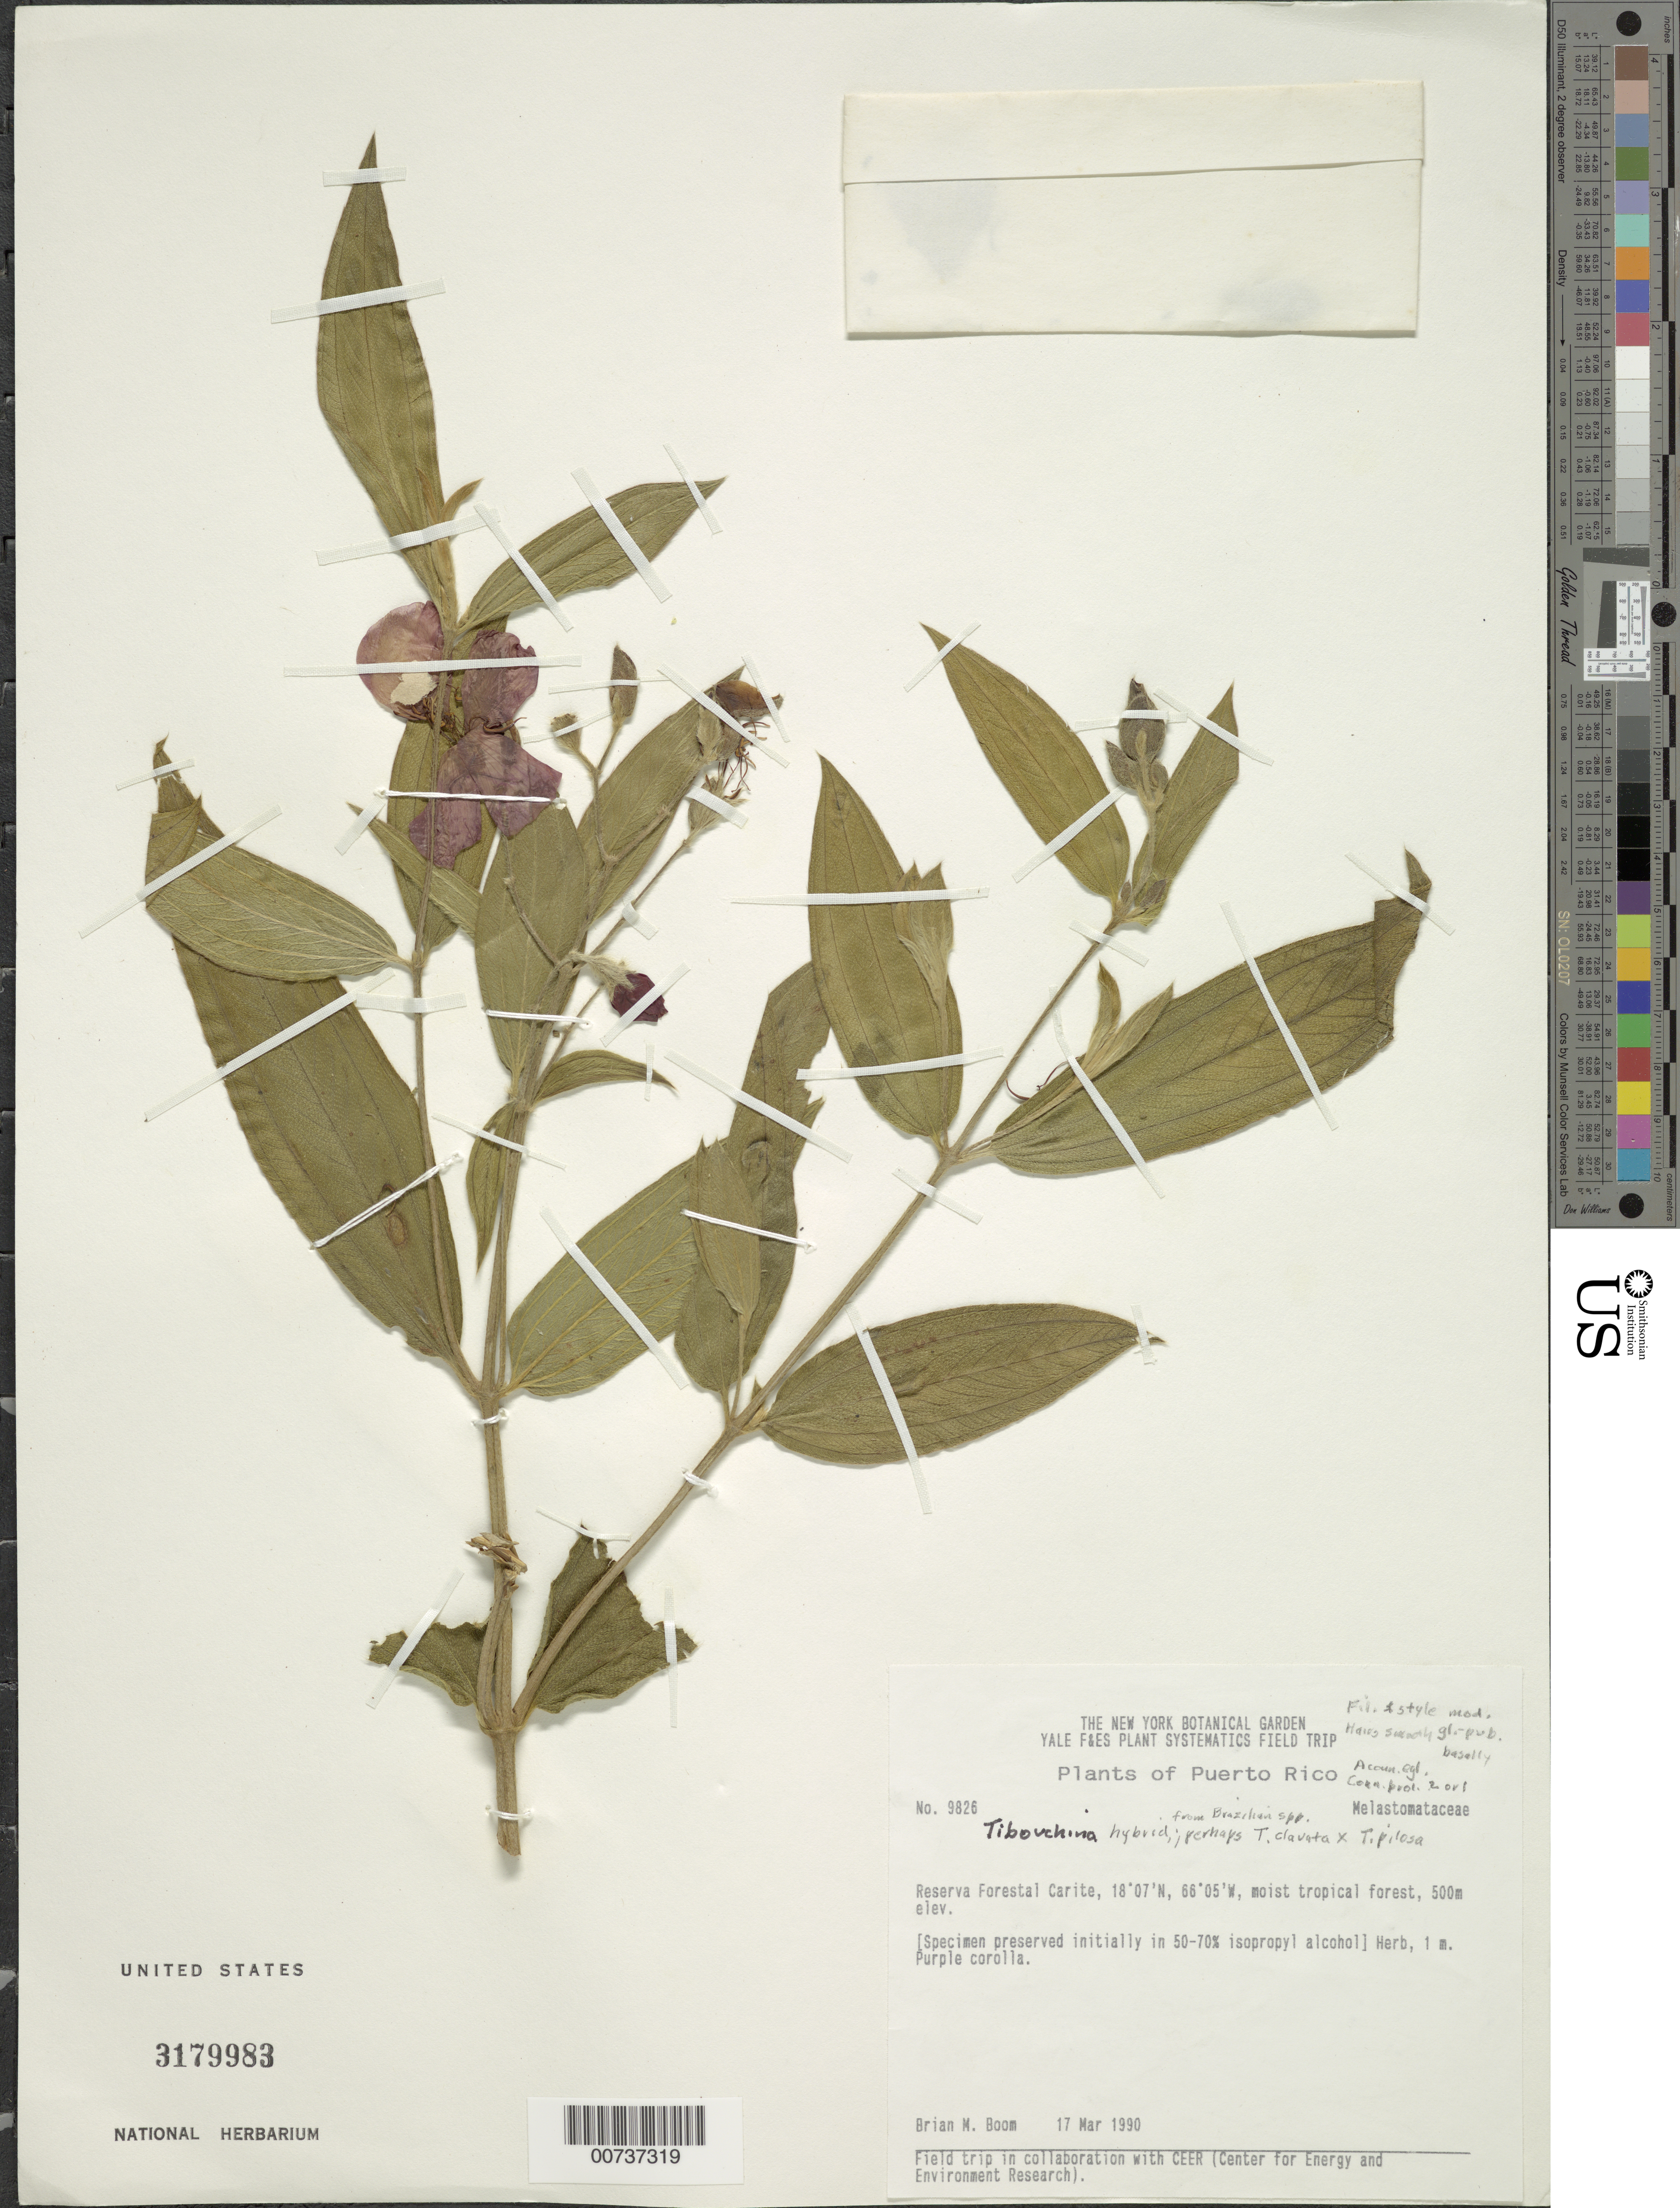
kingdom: Plantae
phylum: Tracheophyta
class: Magnoliopsida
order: Myrtales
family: Melastomataceae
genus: Pleroma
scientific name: Pleroma urvilleanum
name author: (DC.) P.J.F. Guim. & Michelang.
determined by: Strong, Mark T., (BOT), Smithsonian Institution - National Museum of Natural History (UNITED STATES)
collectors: B. M. Boom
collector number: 9826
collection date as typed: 17 Mar 1990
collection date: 1990-03-17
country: Puerto Rico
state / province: Guayama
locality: Reserva Forestal Carite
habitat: Moist tropical forest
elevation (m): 500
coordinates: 18.11666667, -66.08333333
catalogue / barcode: US 3179983